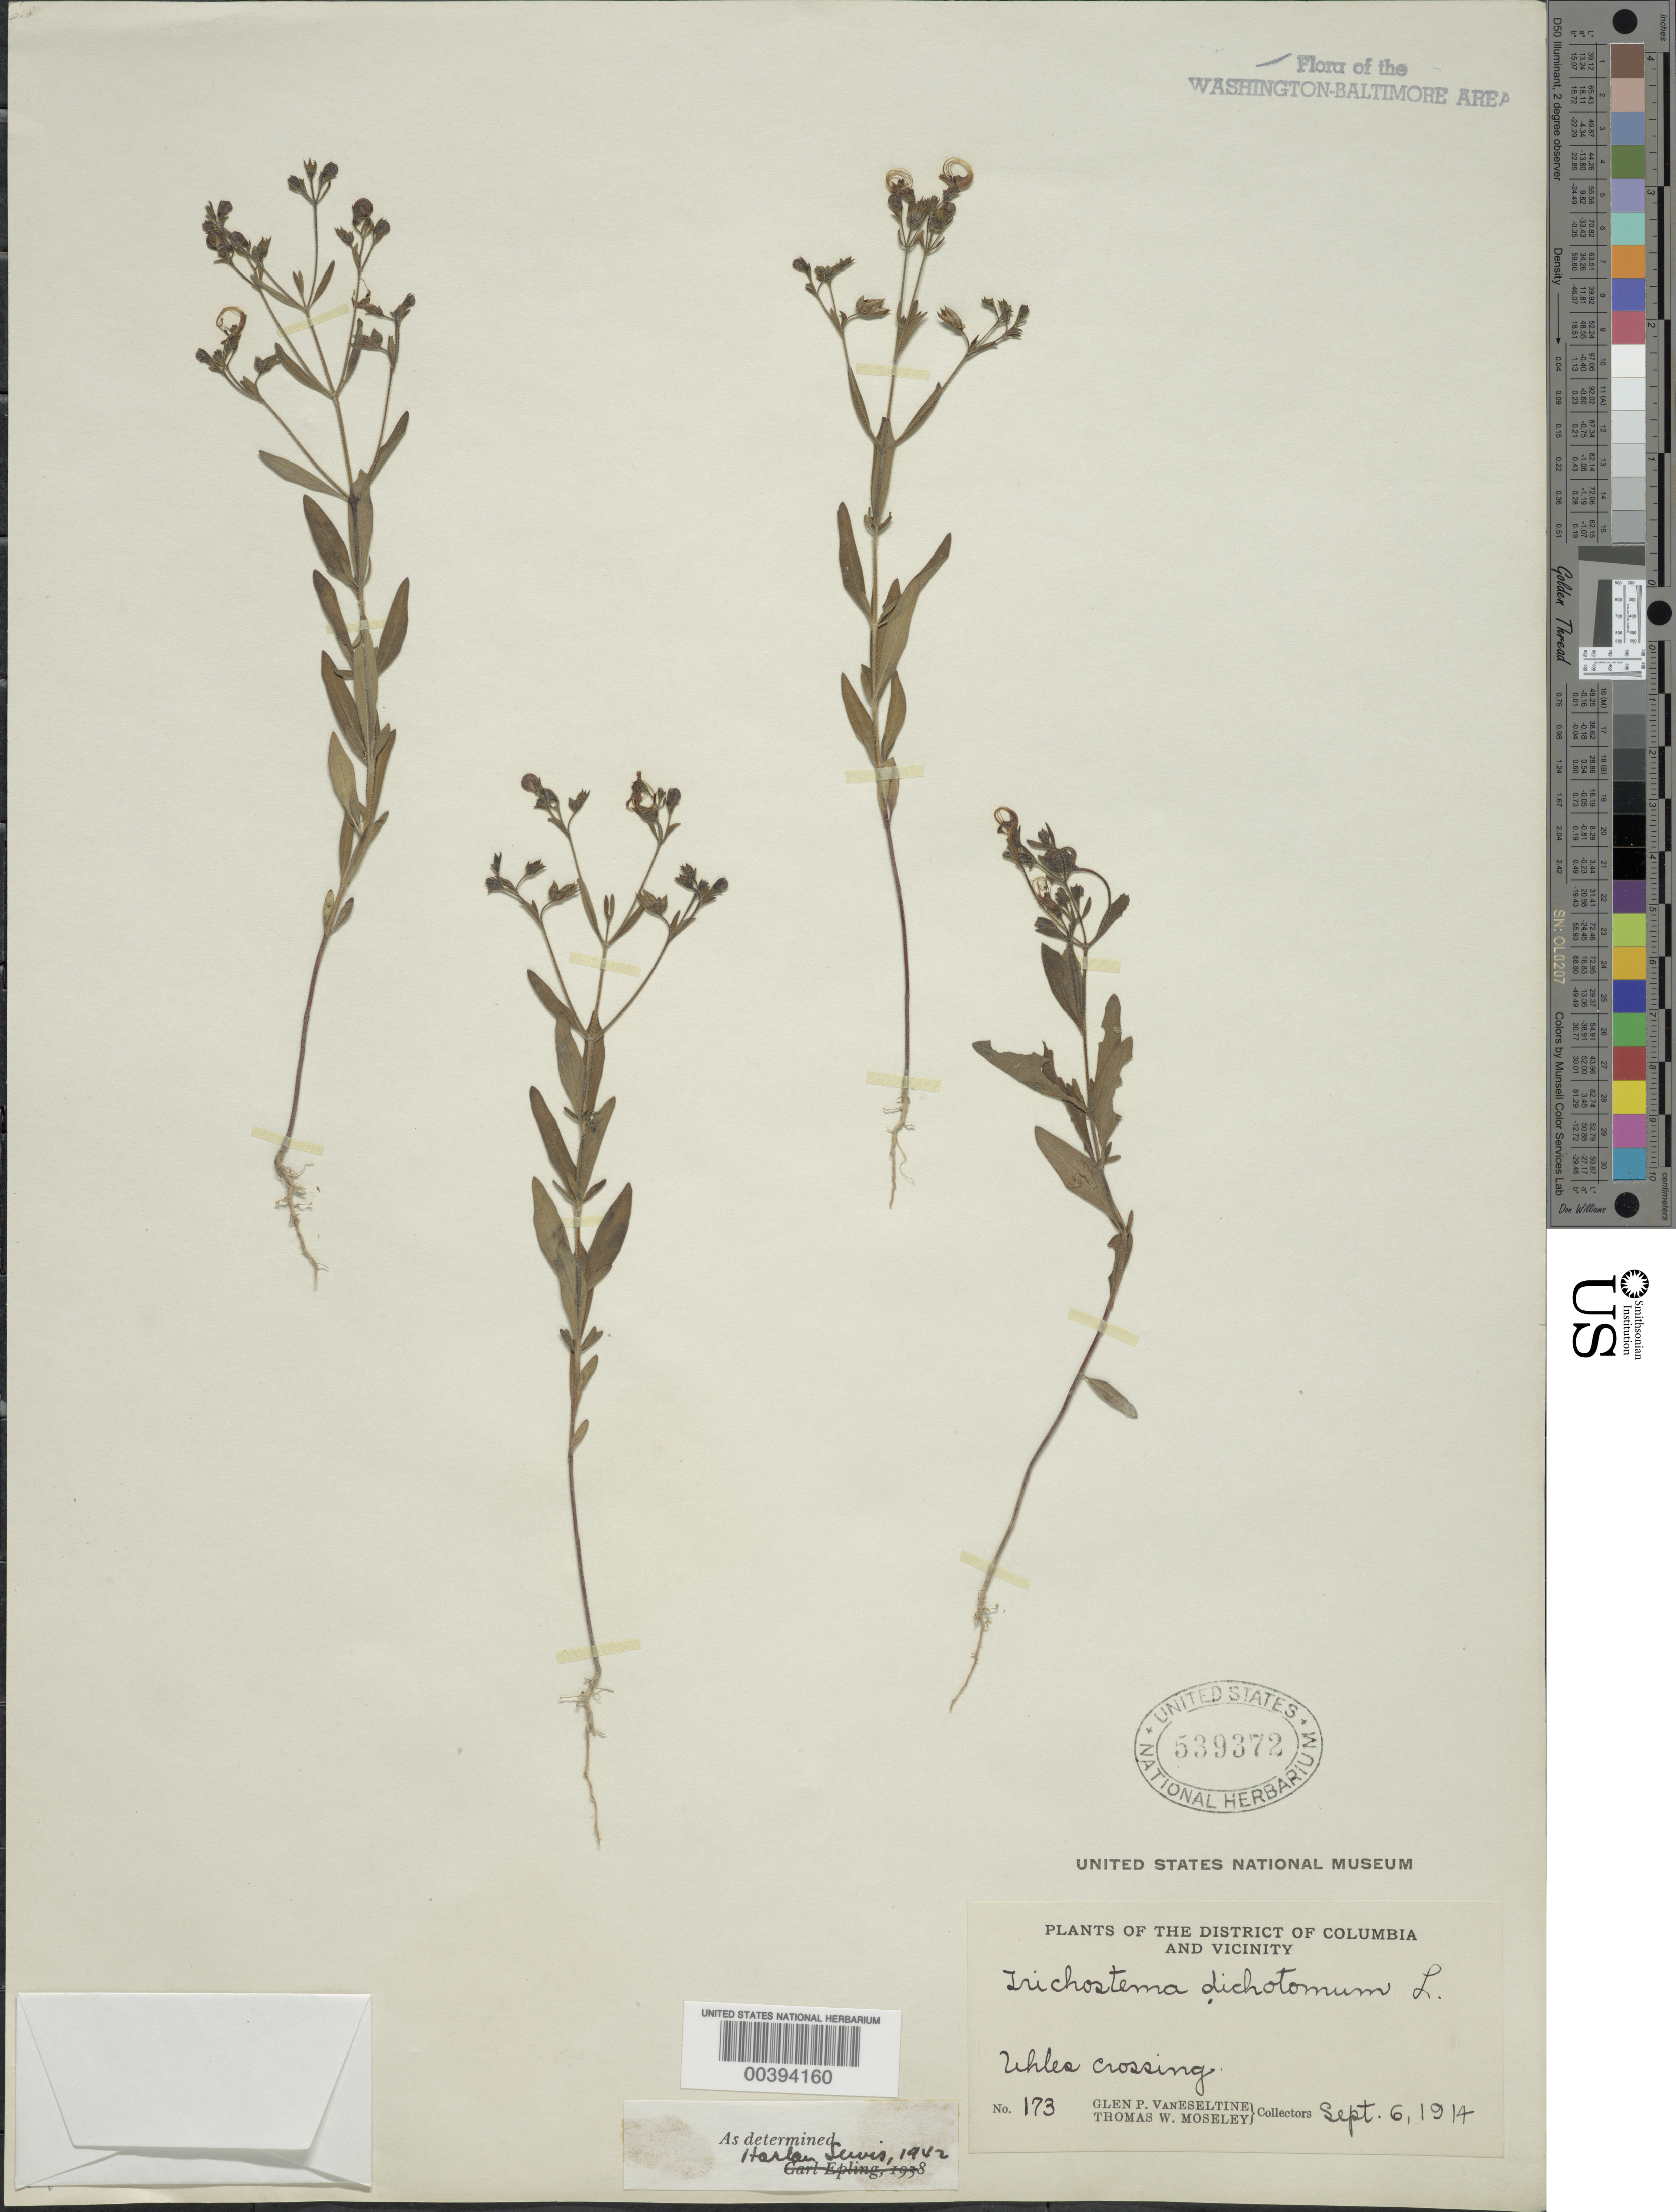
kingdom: Plantae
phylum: Tracheophyta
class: Magnoliopsida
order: Lamiales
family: Lamiaceae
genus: Trichostema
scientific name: Trichostema dichotomum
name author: L.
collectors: G. P. Van Eseltine & T. Moseley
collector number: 173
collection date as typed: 06 Sep 1914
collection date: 1914-09-06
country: United States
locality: Uhles Crossing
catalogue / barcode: US 539372